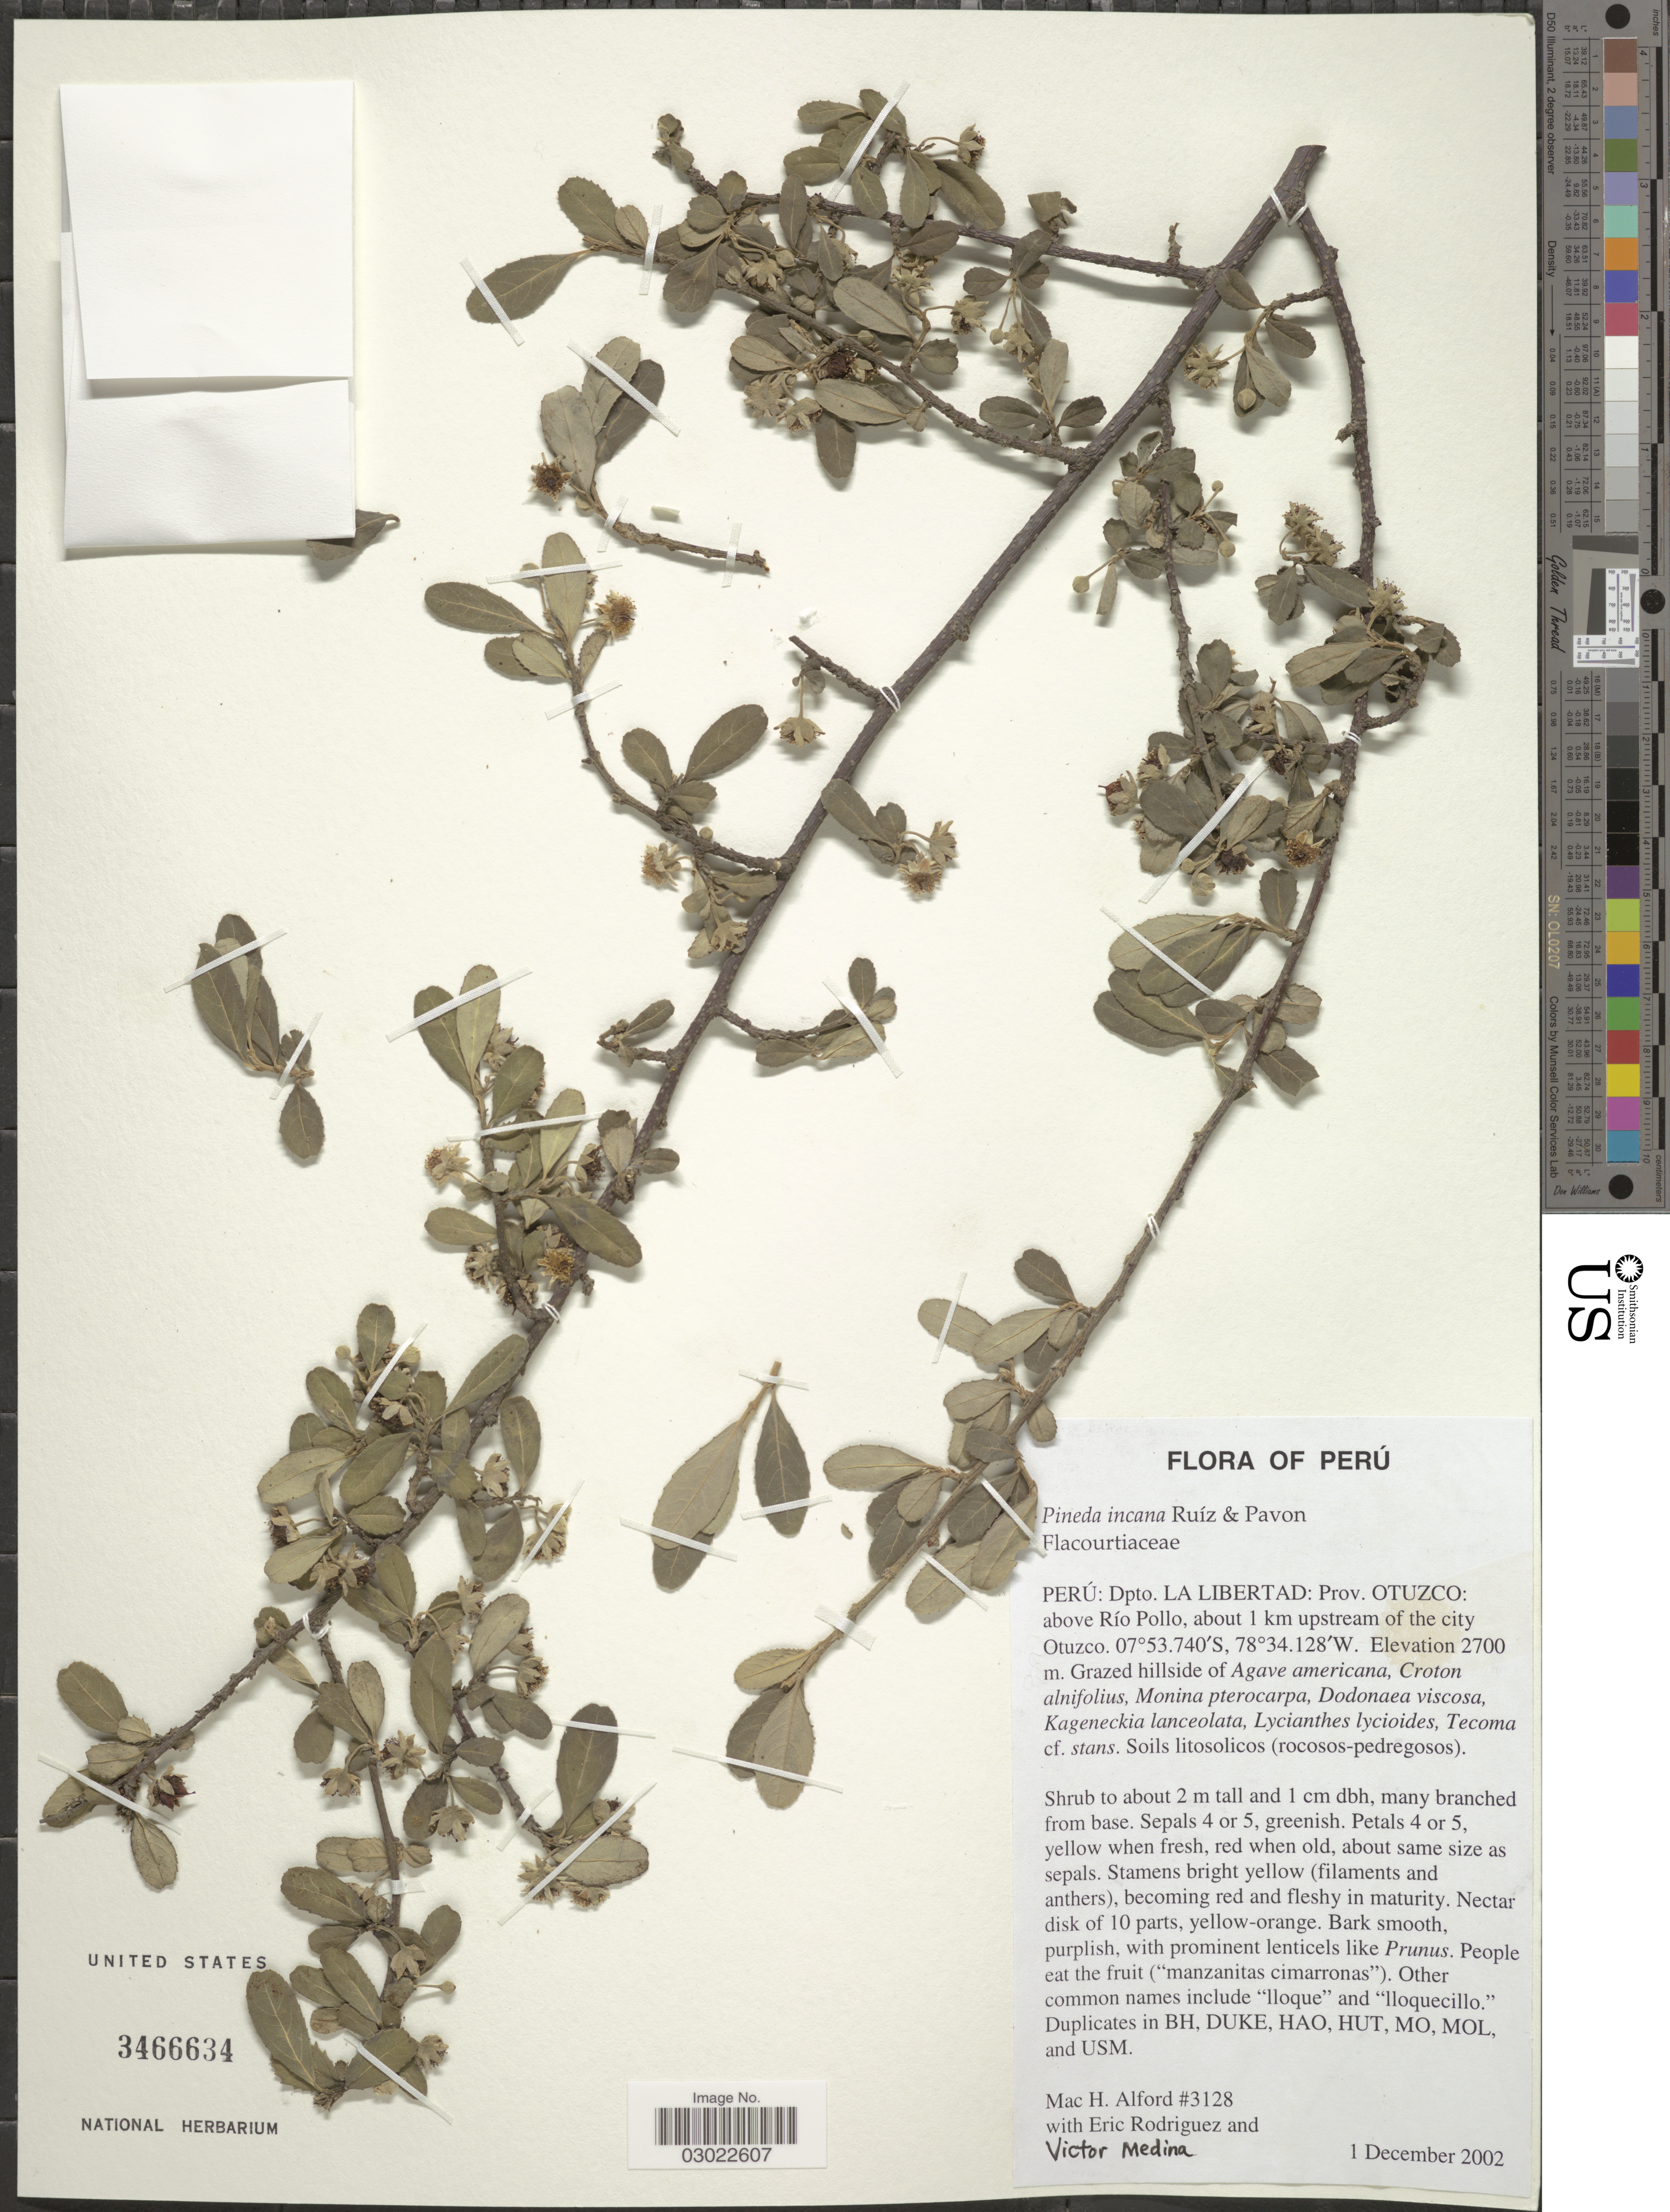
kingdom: Plantae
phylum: Tracheophyta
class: Magnoliopsida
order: Malpighiales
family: Salicaceae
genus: Pineda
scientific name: Pineda incana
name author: Ruiz & Pav.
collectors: M. H. Alford, E. Rodriguez & V. Medina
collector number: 3128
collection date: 2002-12-01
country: Peru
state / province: La Libertad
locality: Dpto. La Libertad: Prov. Otuzco: above Río Pollo, about 1 km upstream of the city Otuzco.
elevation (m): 2700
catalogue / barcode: US 3466634